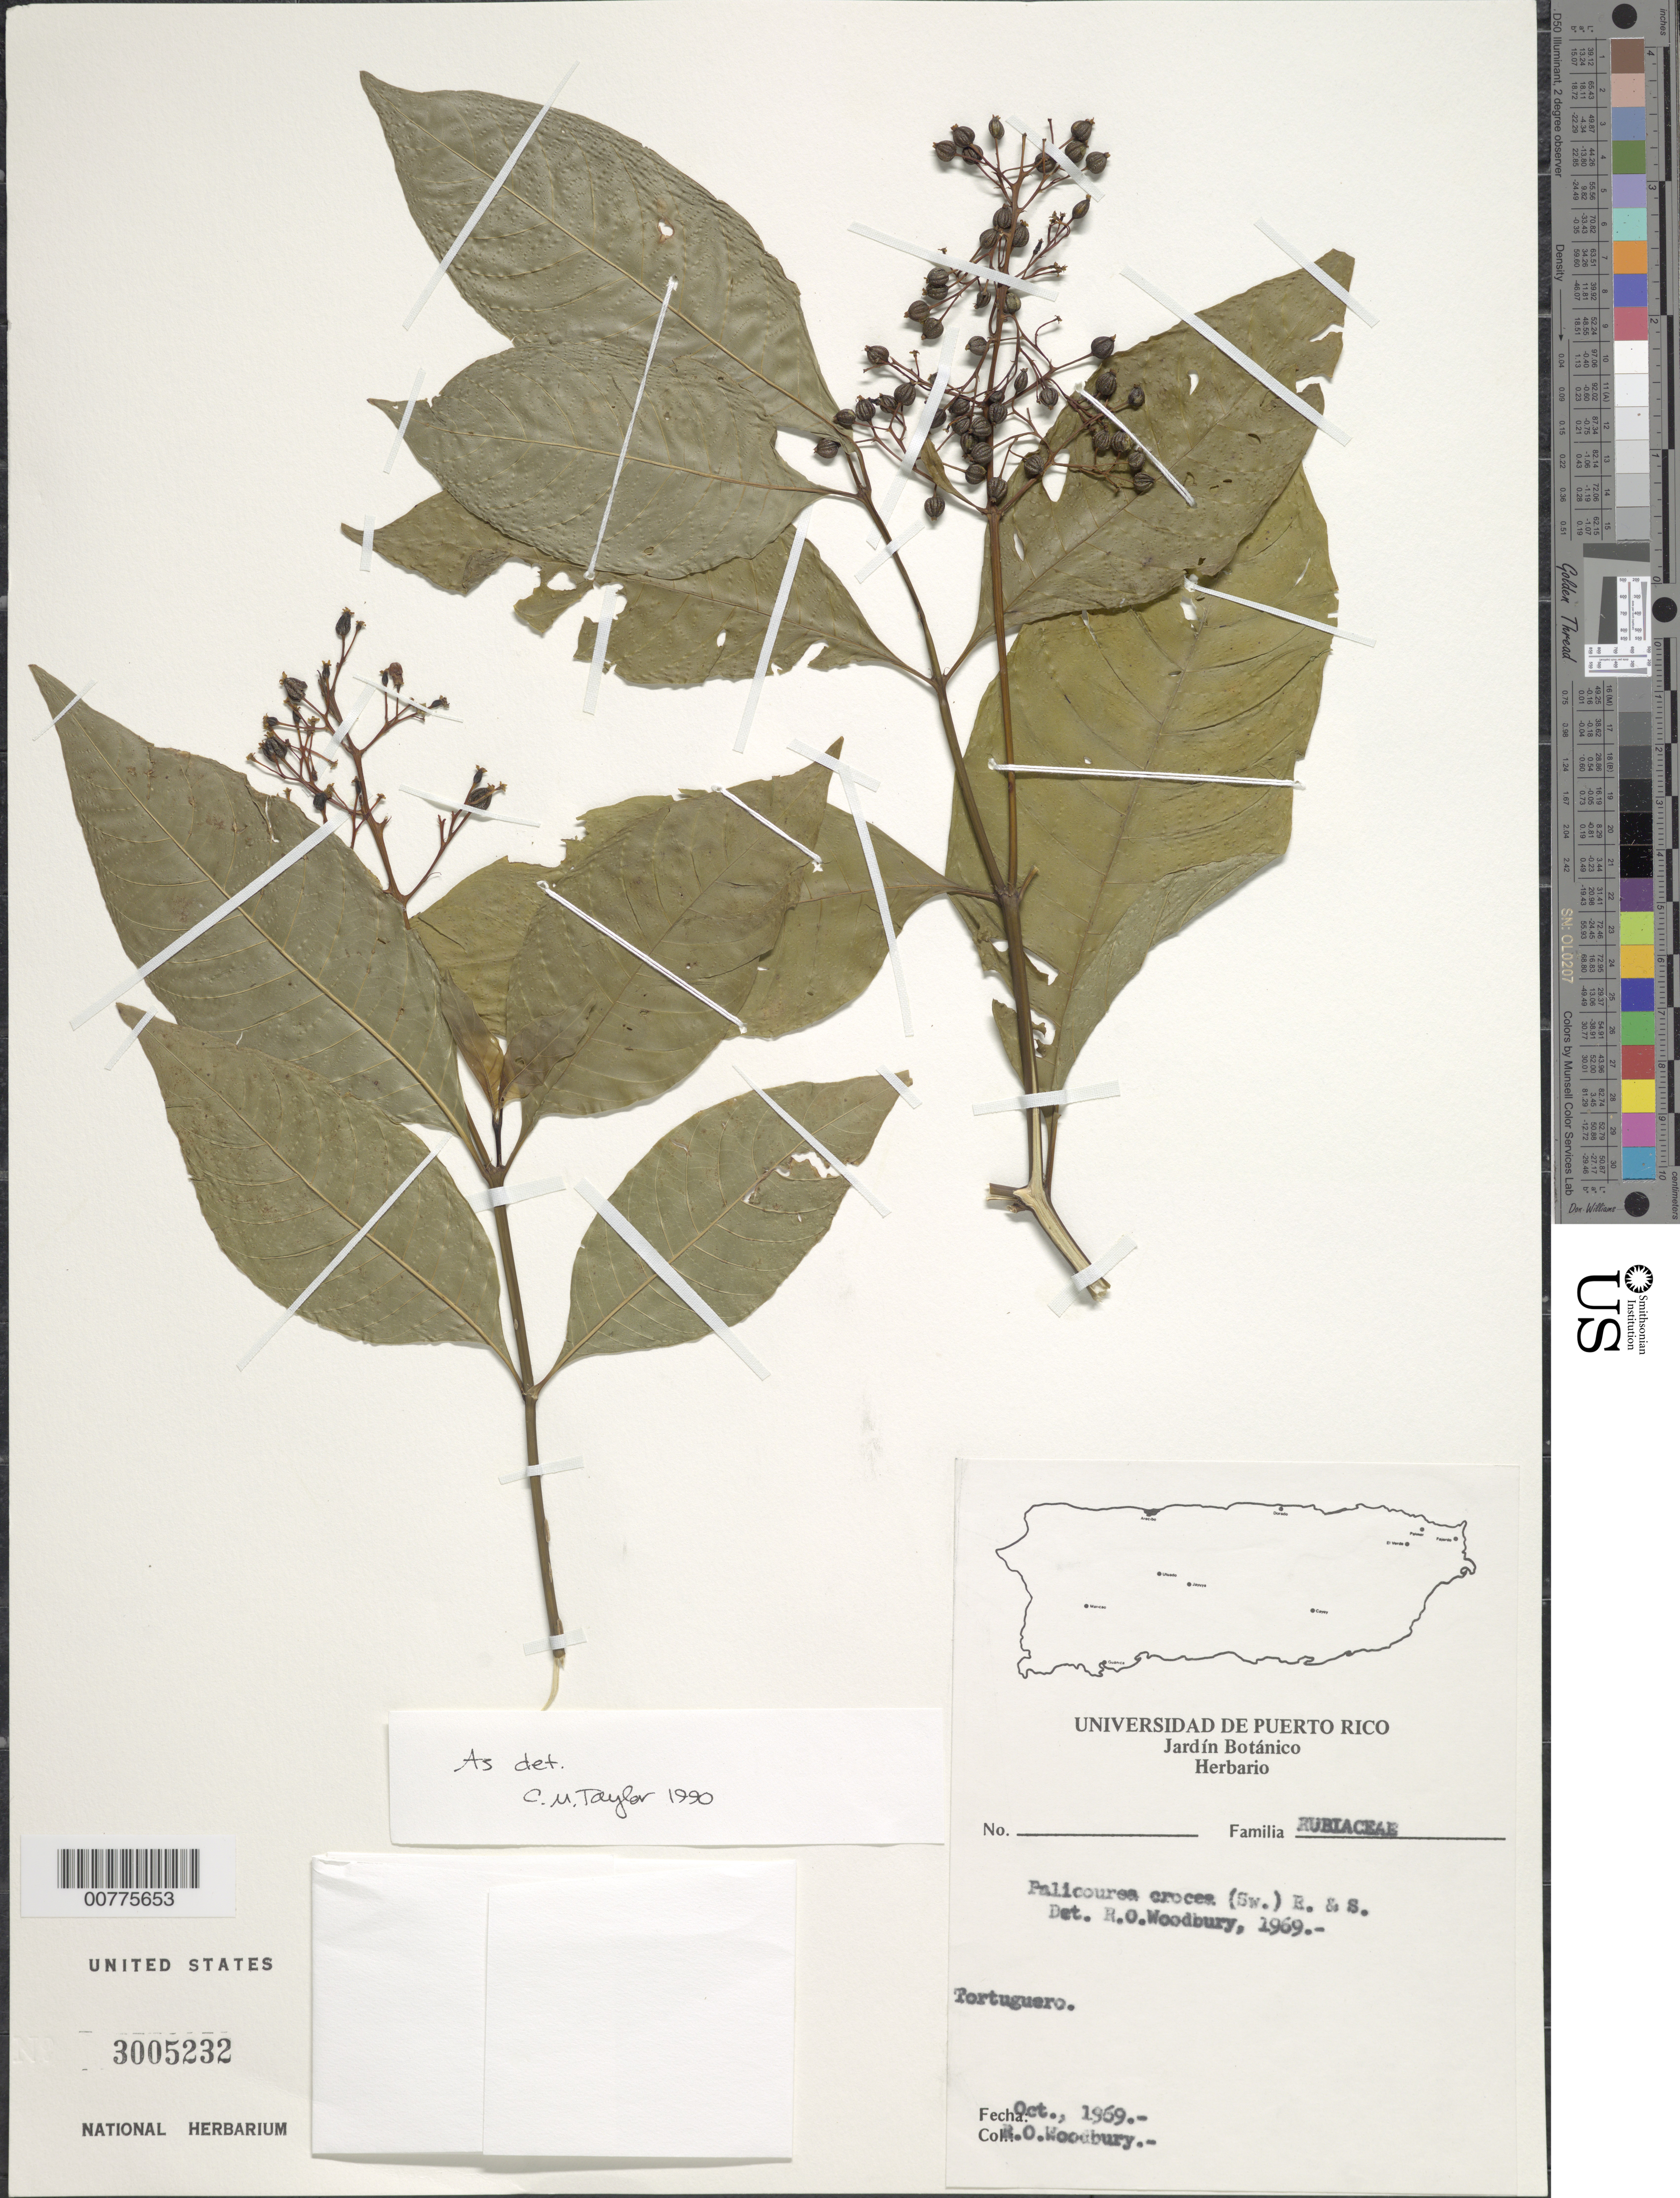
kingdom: Plantae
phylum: Tracheophyta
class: Magnoliopsida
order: Gentianales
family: Rubiaceae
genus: Palicourea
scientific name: Palicourea crocea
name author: (Sw.) Schult.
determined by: Woodbury, R. O.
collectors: R. O. Woodbury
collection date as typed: Oct 1969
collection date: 1969-10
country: Puerto Rico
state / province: Vega Baja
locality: Tortuguero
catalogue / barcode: US 3005232